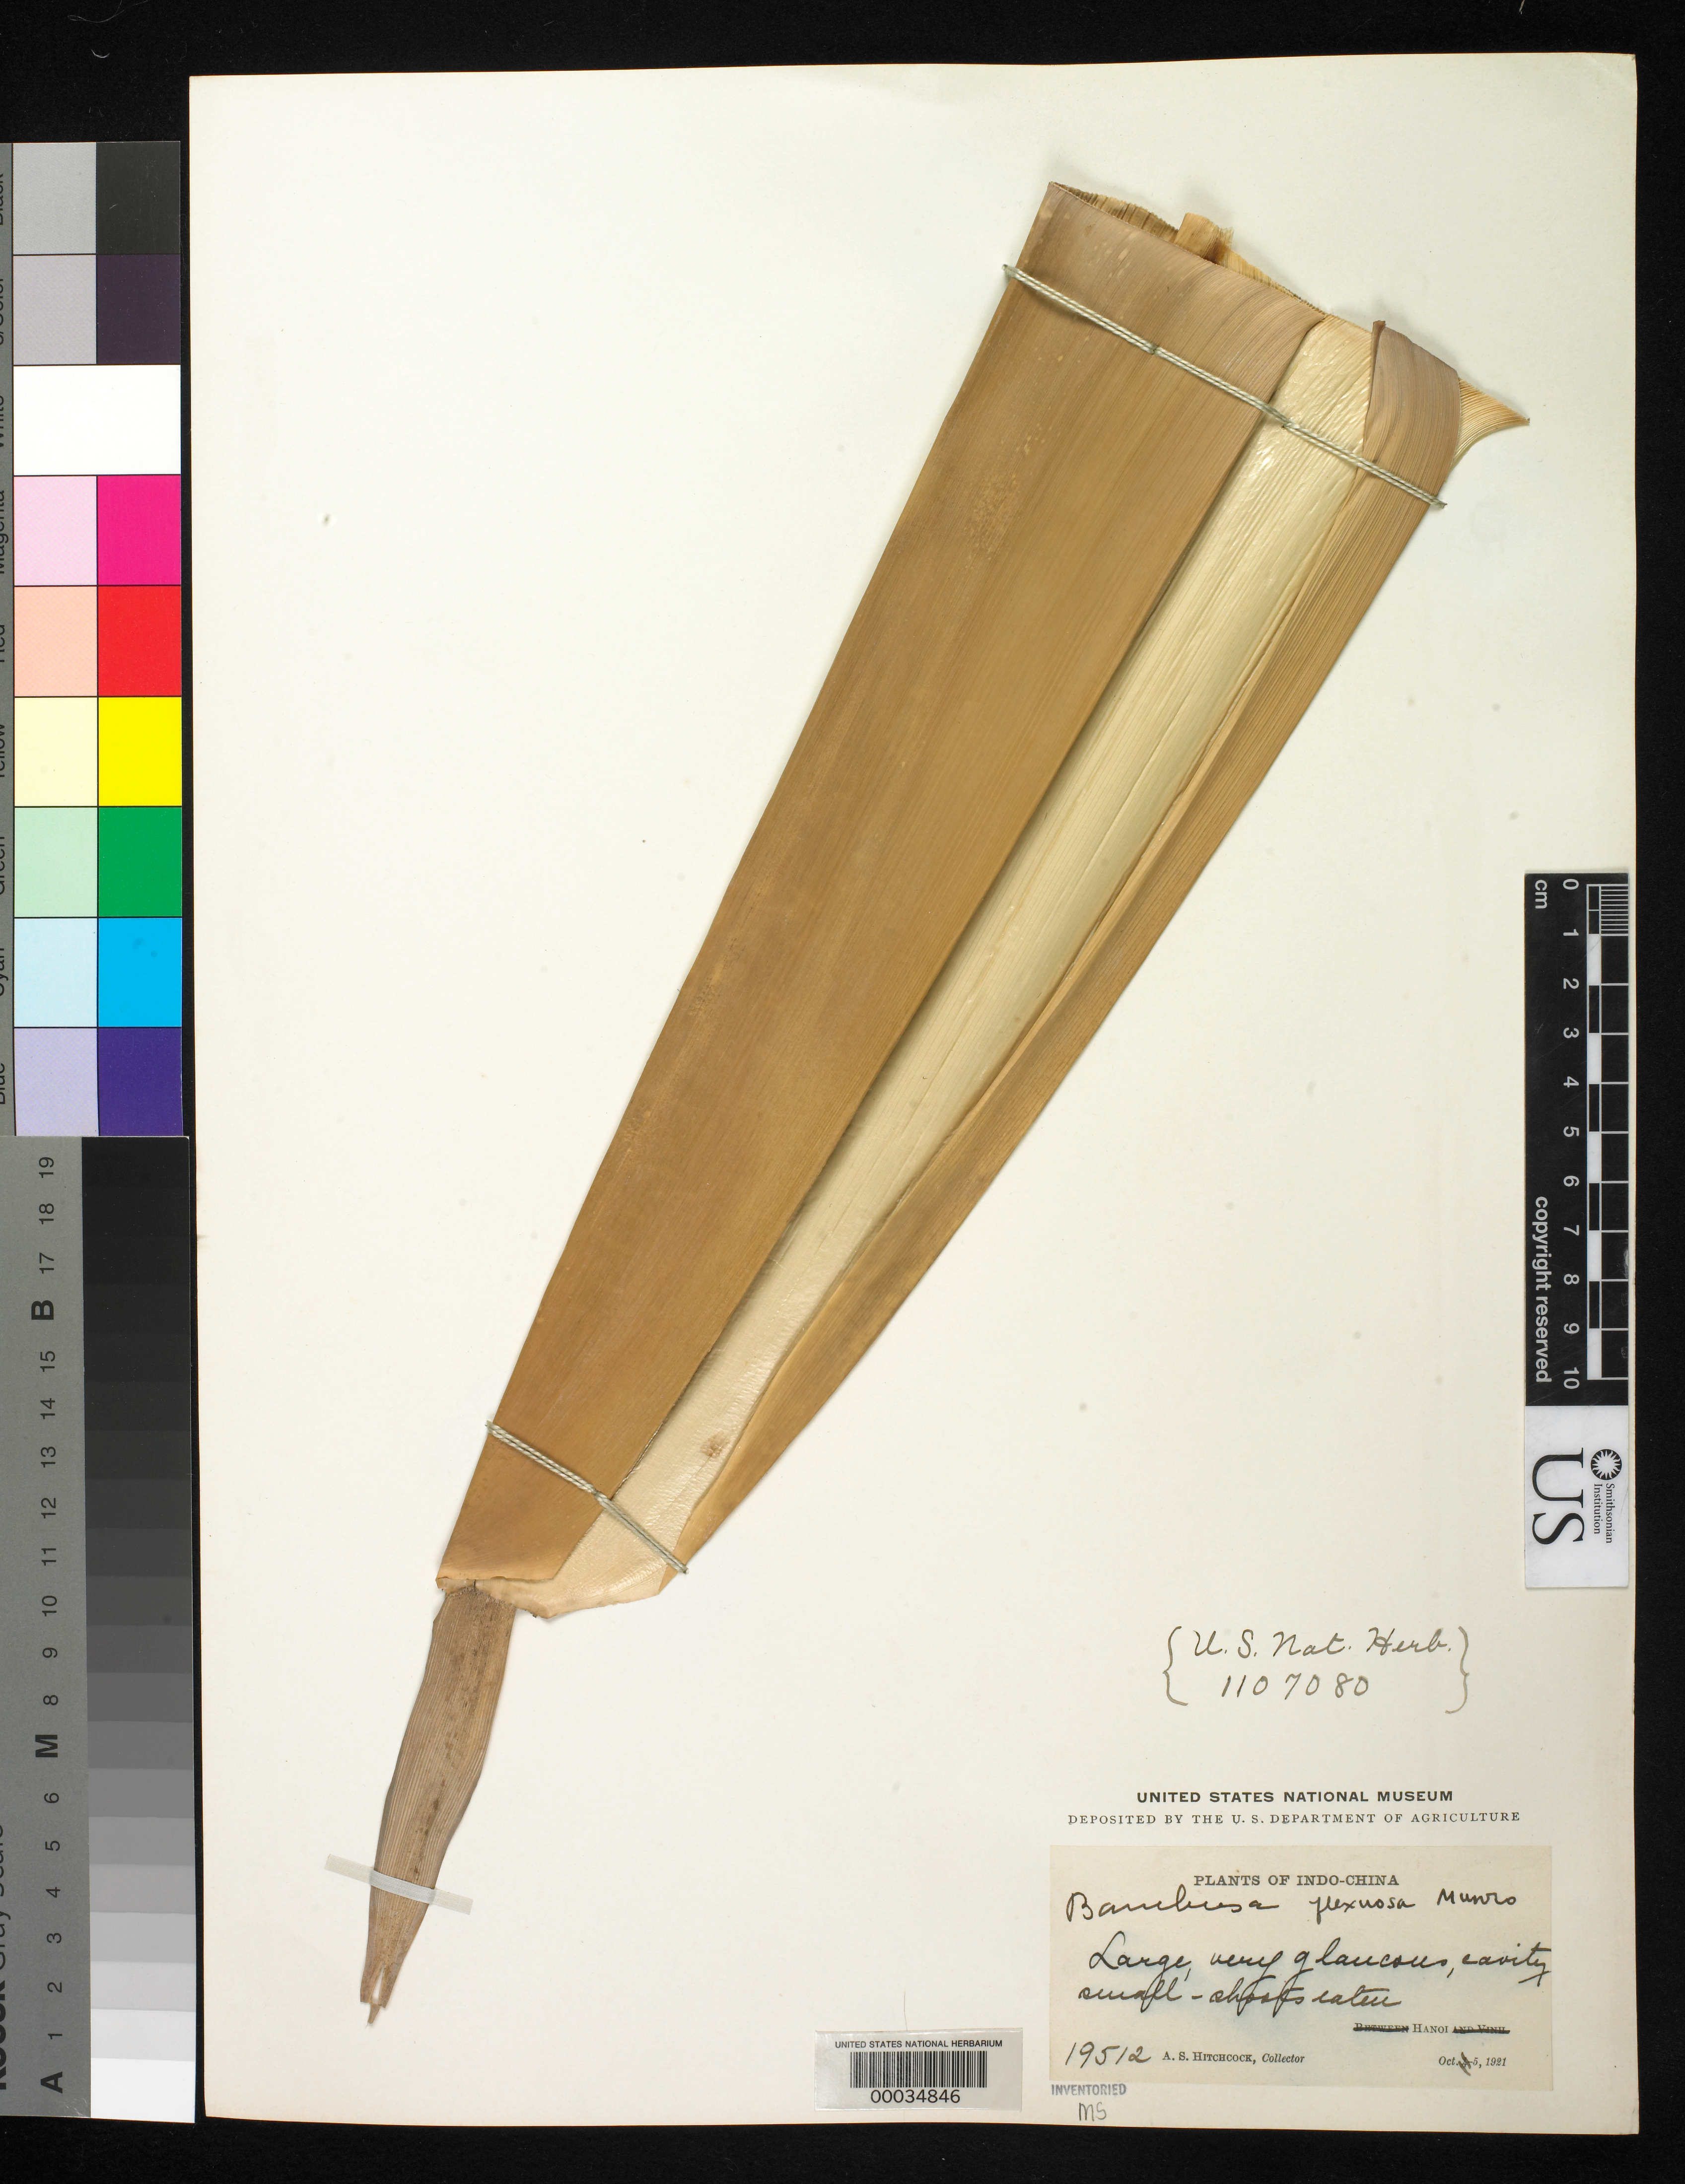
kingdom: Plantae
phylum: Tracheophyta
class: Liliopsida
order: Poales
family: Poaceae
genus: Bambusa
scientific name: Bambusa flexuosa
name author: Munro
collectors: F. A. McClure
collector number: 19512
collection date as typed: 05 Oct 1921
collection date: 1921-10-05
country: Vietnam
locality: Hanoi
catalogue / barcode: US 1107080